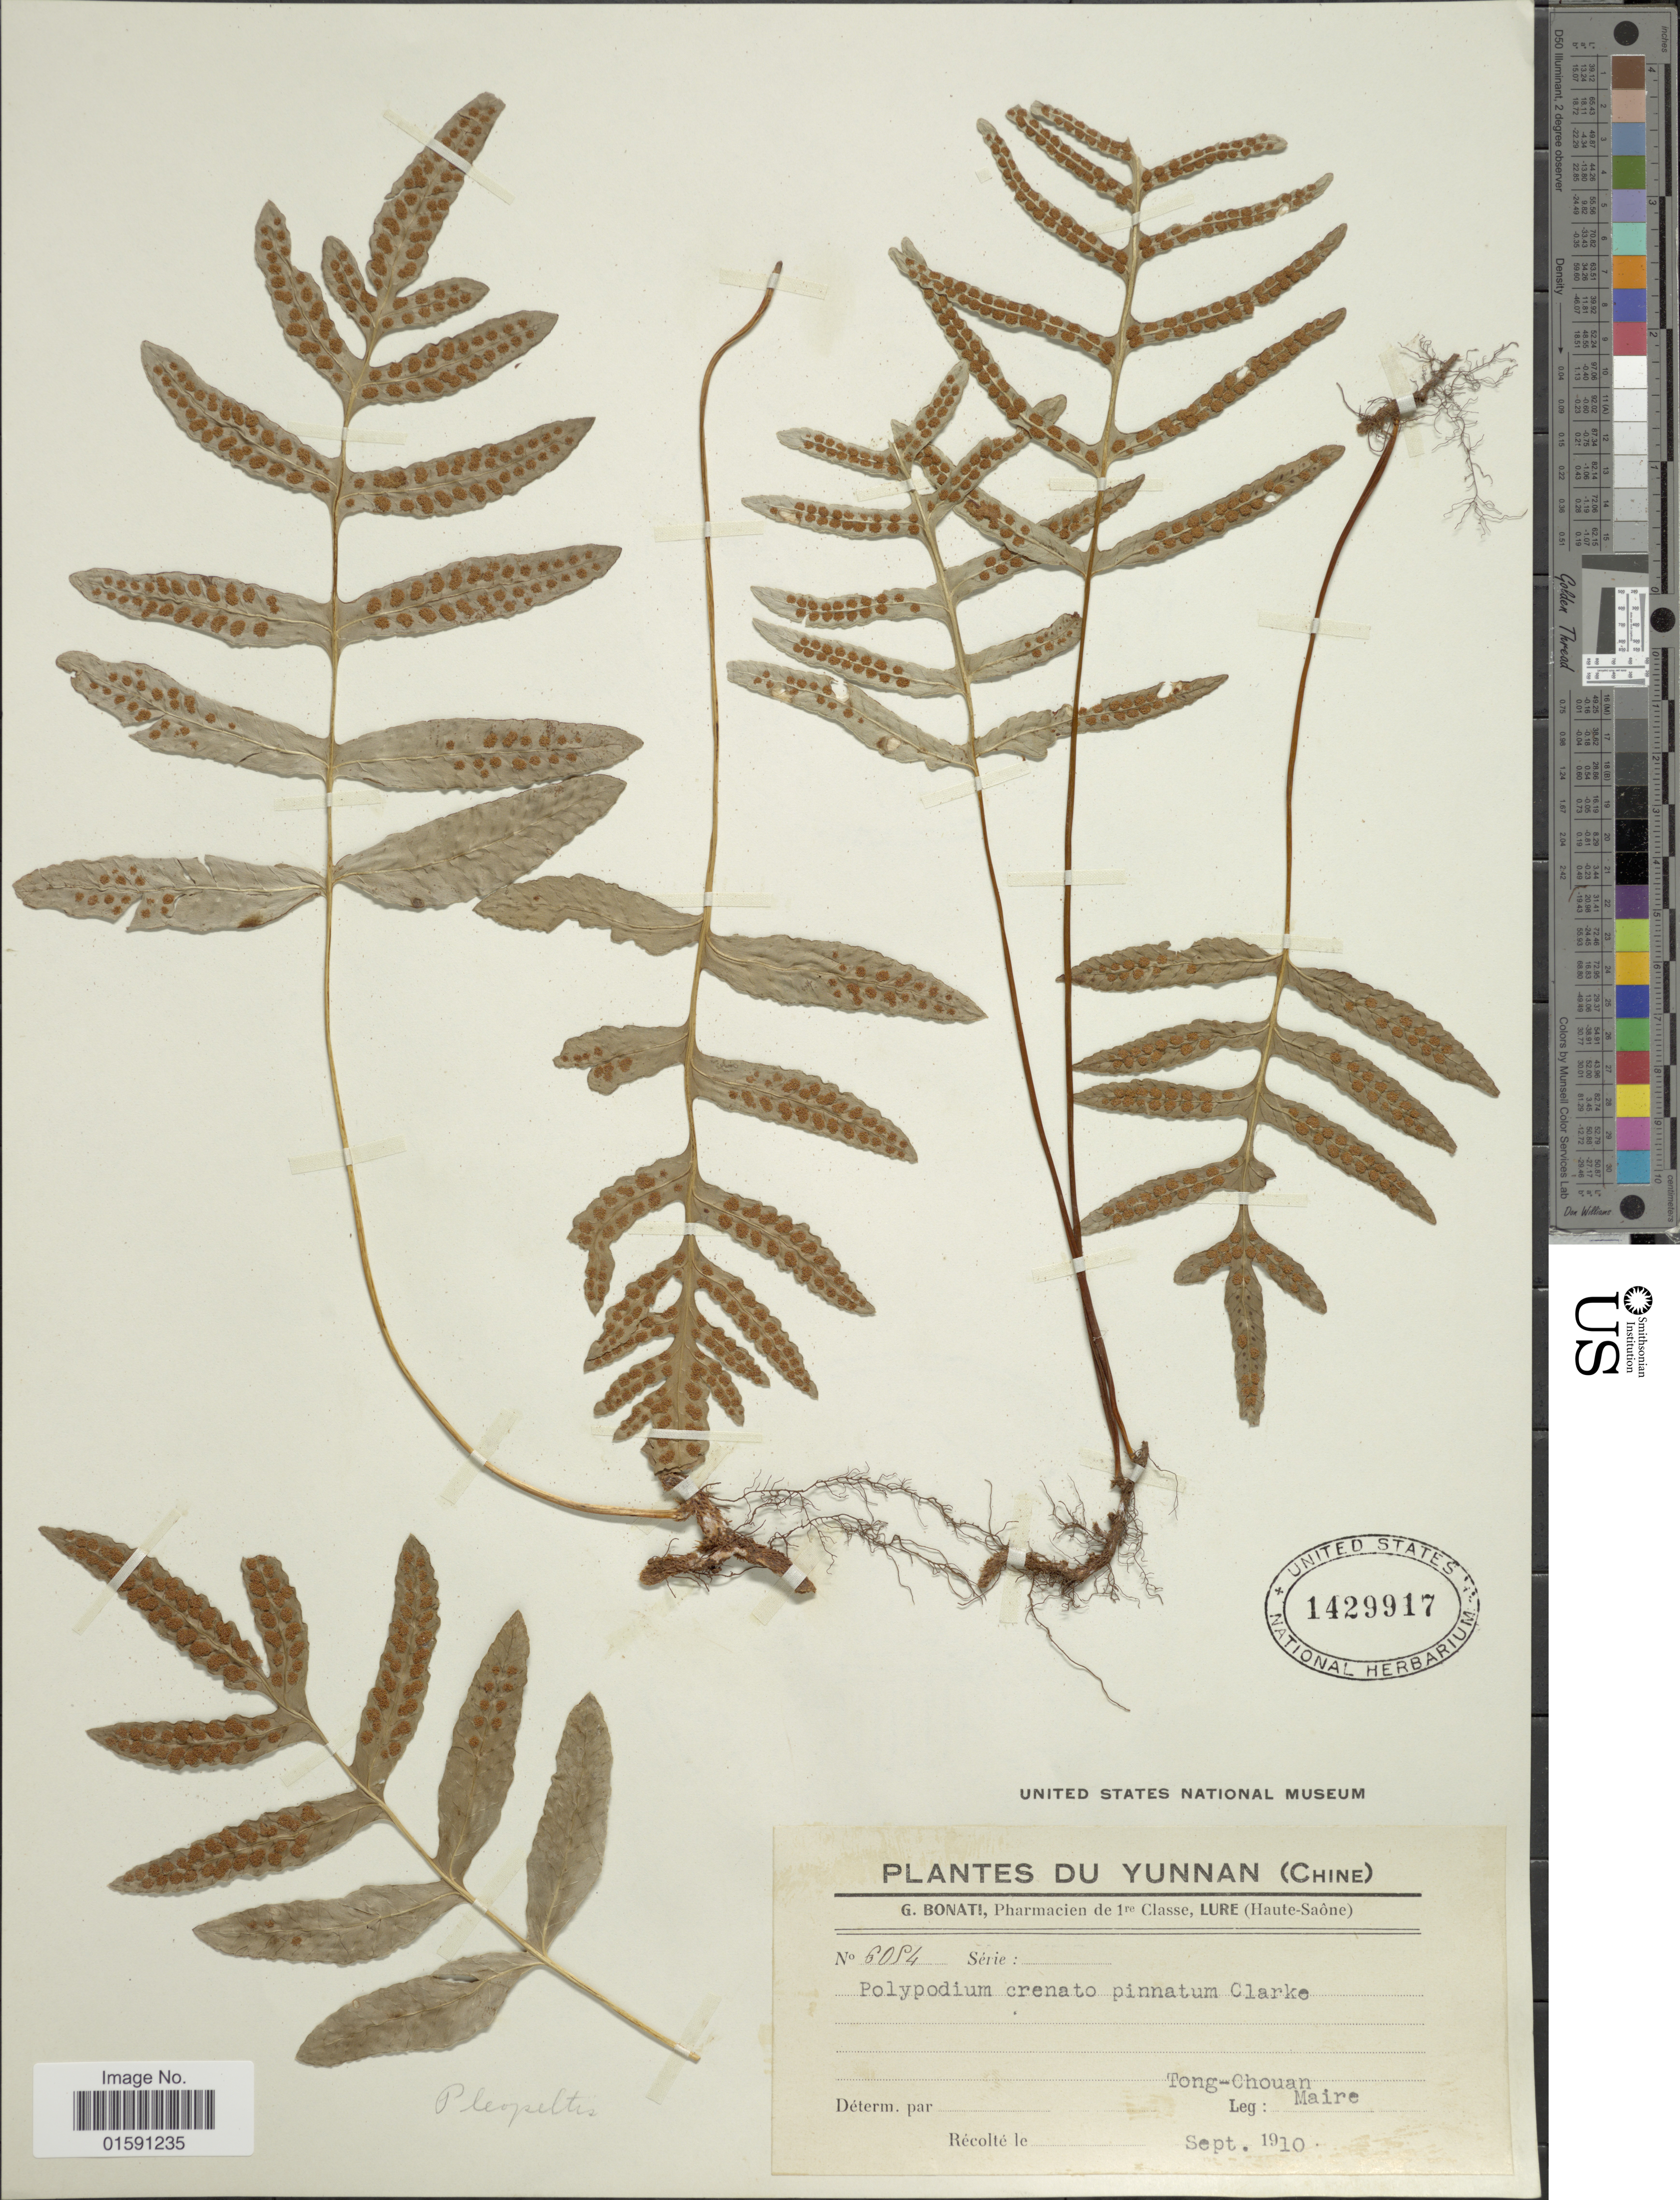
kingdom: Plantae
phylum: Tracheophyta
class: Polypodiopsida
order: Polypodiales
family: Polypodiaceae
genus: Selliguea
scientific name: Selliguea crenatopinnata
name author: (C.B. Clarke) S. L. Yu et al.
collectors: Maire, --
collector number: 6084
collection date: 1910-09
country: China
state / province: Yunnan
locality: Tong-Chouan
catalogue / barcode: US 1429917